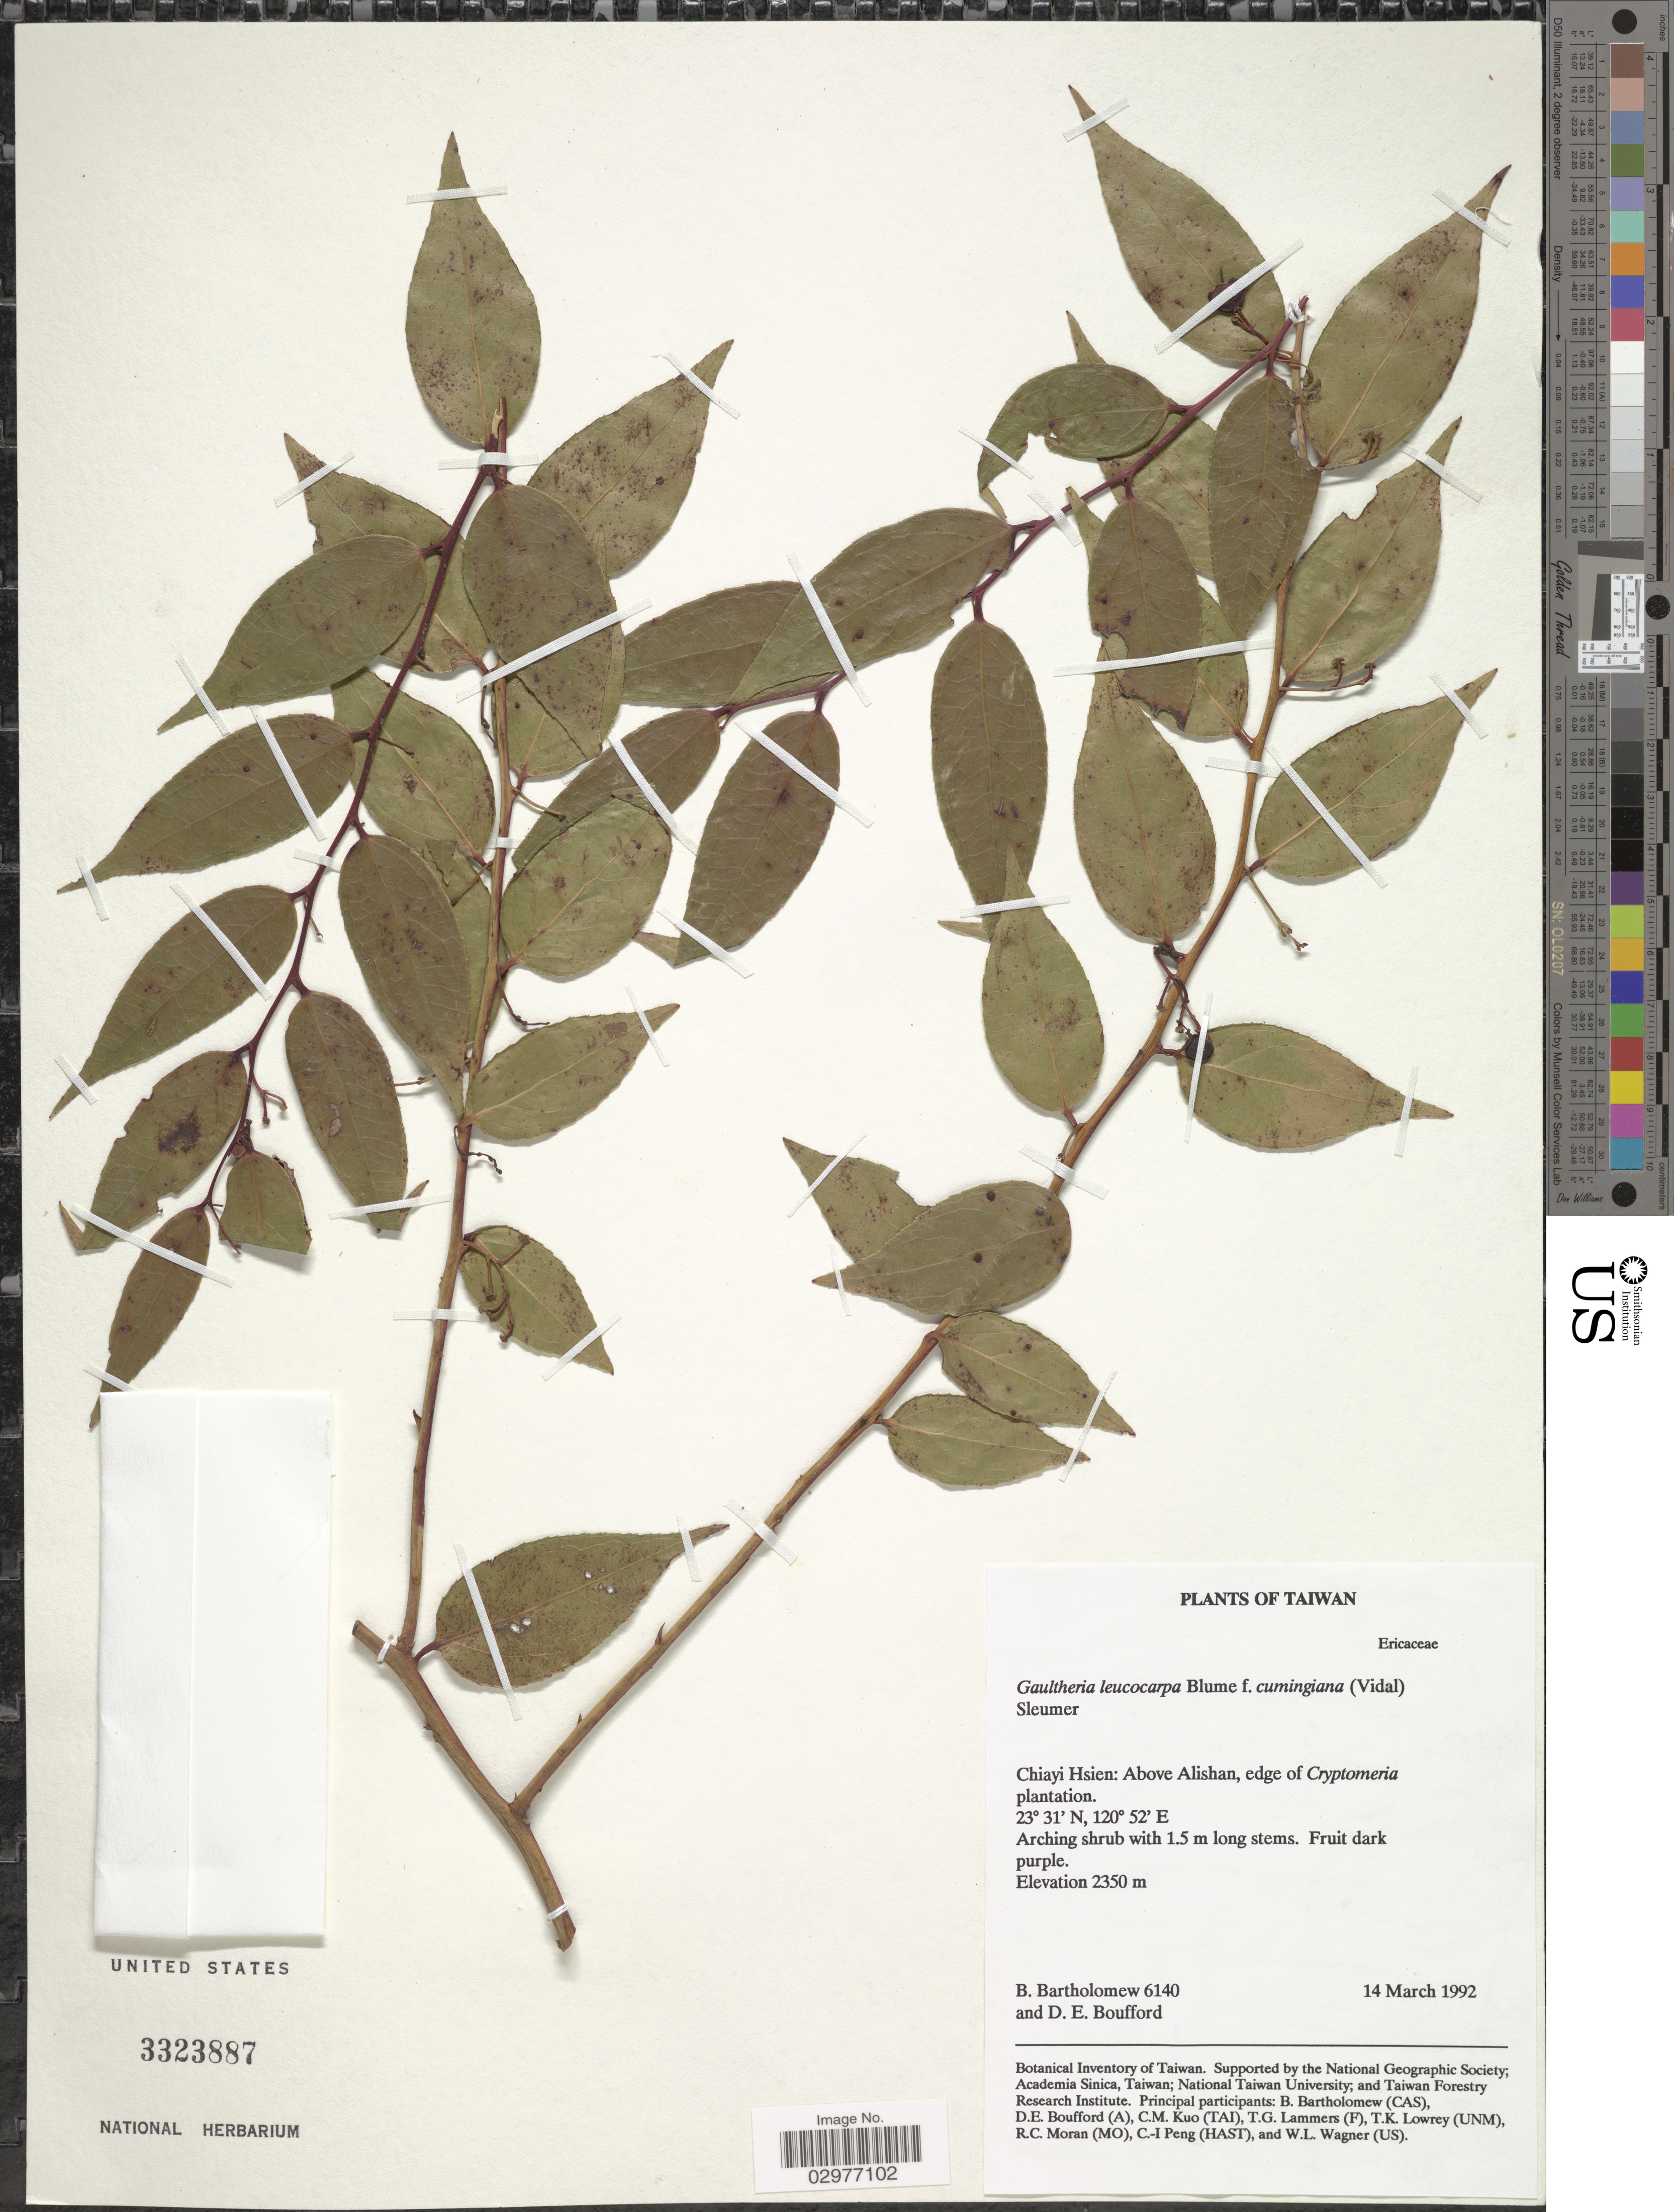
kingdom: Plantae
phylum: Tracheophyta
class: Magnoliopsida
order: Ericales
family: Ericaceae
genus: Gaultheria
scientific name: Gaultheria leucocarpa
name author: Blume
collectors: B. Bartholomew & D. E. Boufford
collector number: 6140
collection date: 1992-03-14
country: Taiwan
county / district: Chiayi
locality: Chiayi Hsien: Above Alishan, edge of Cryptomeria plantation.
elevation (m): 2350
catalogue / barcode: US 3323887